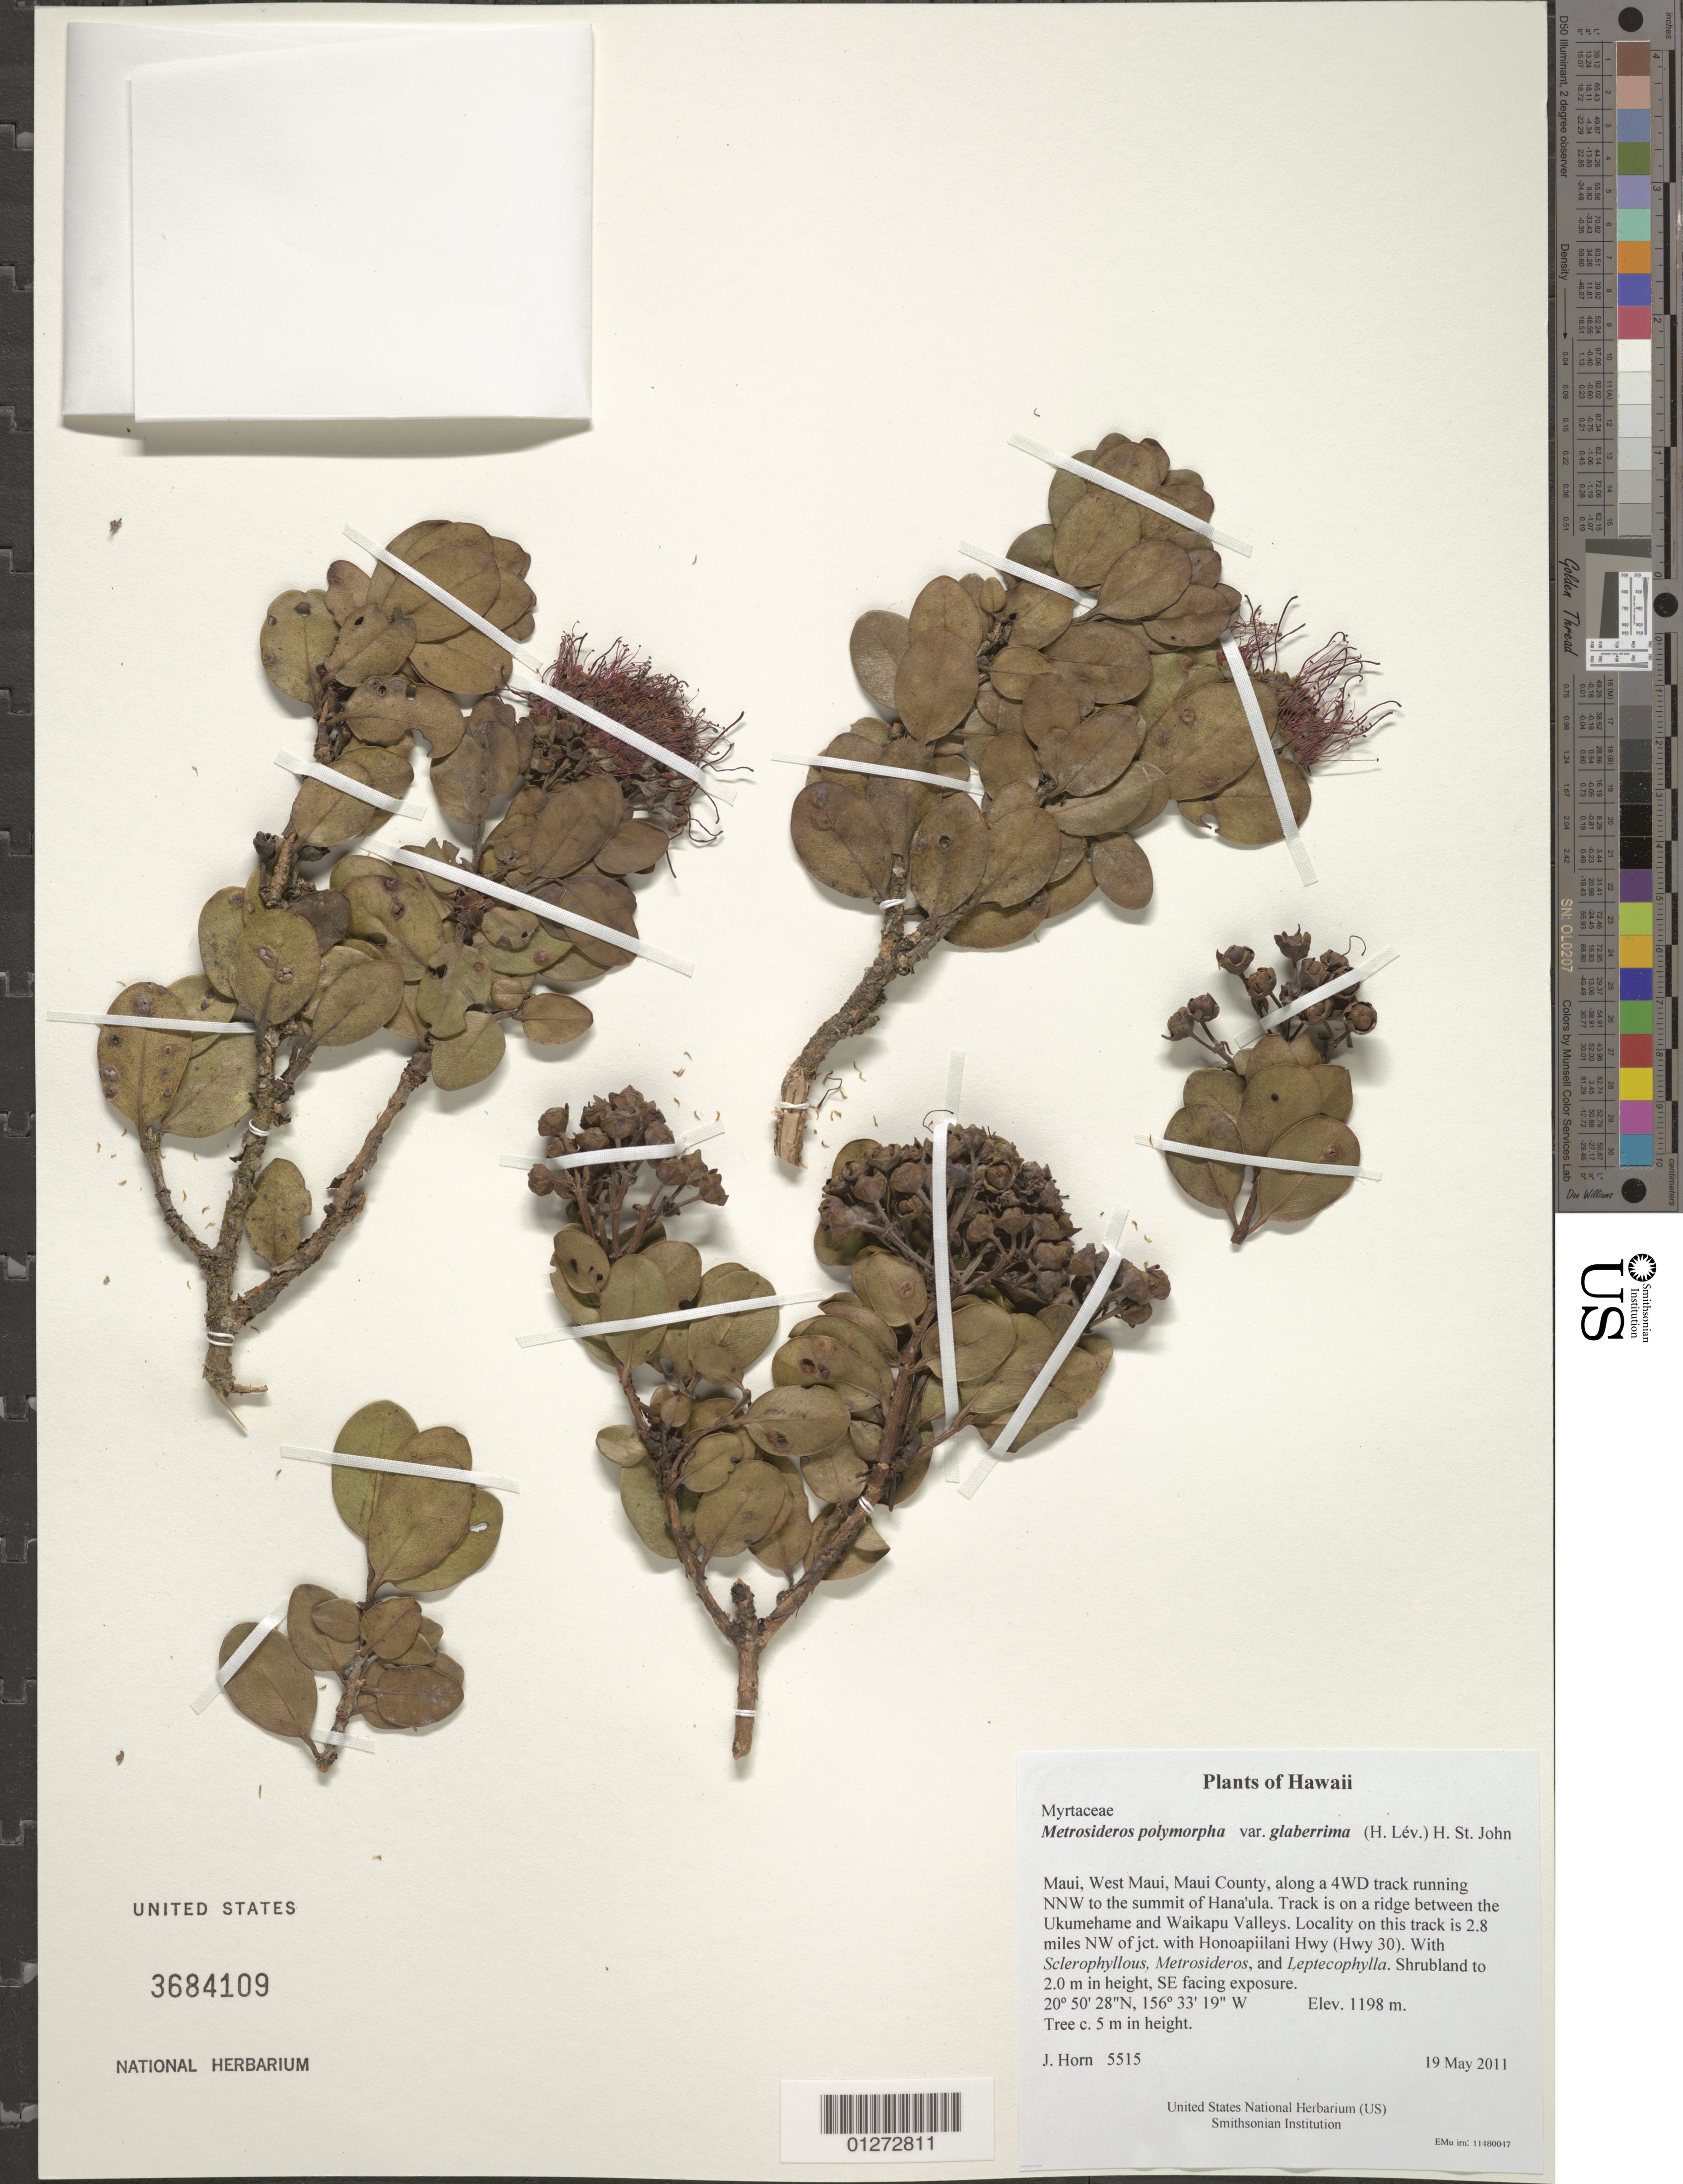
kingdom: Plantae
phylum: Tracheophyta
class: Magnoliopsida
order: Myrtales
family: Myrtaceae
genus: Metrosideros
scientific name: Metrosideros polymorpha var. glaberrima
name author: (H. Lév.) H. St. John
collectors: J. Horn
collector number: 5515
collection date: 2011-05-19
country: United States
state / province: Hawaii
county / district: Maui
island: Maui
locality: West Maui, along a 4WD track running NNW to the summit of Hana'ula. Track is on a ridge between the Ukumehame and Waikapu Valleys. Locality on this track is 2.8 miles NW of jct. with Honoapiilani Hwy (Hwy 30).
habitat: Sclerophyllous shrubland to 2.0 m in height, SE facing exposure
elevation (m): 1198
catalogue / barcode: US 3684109